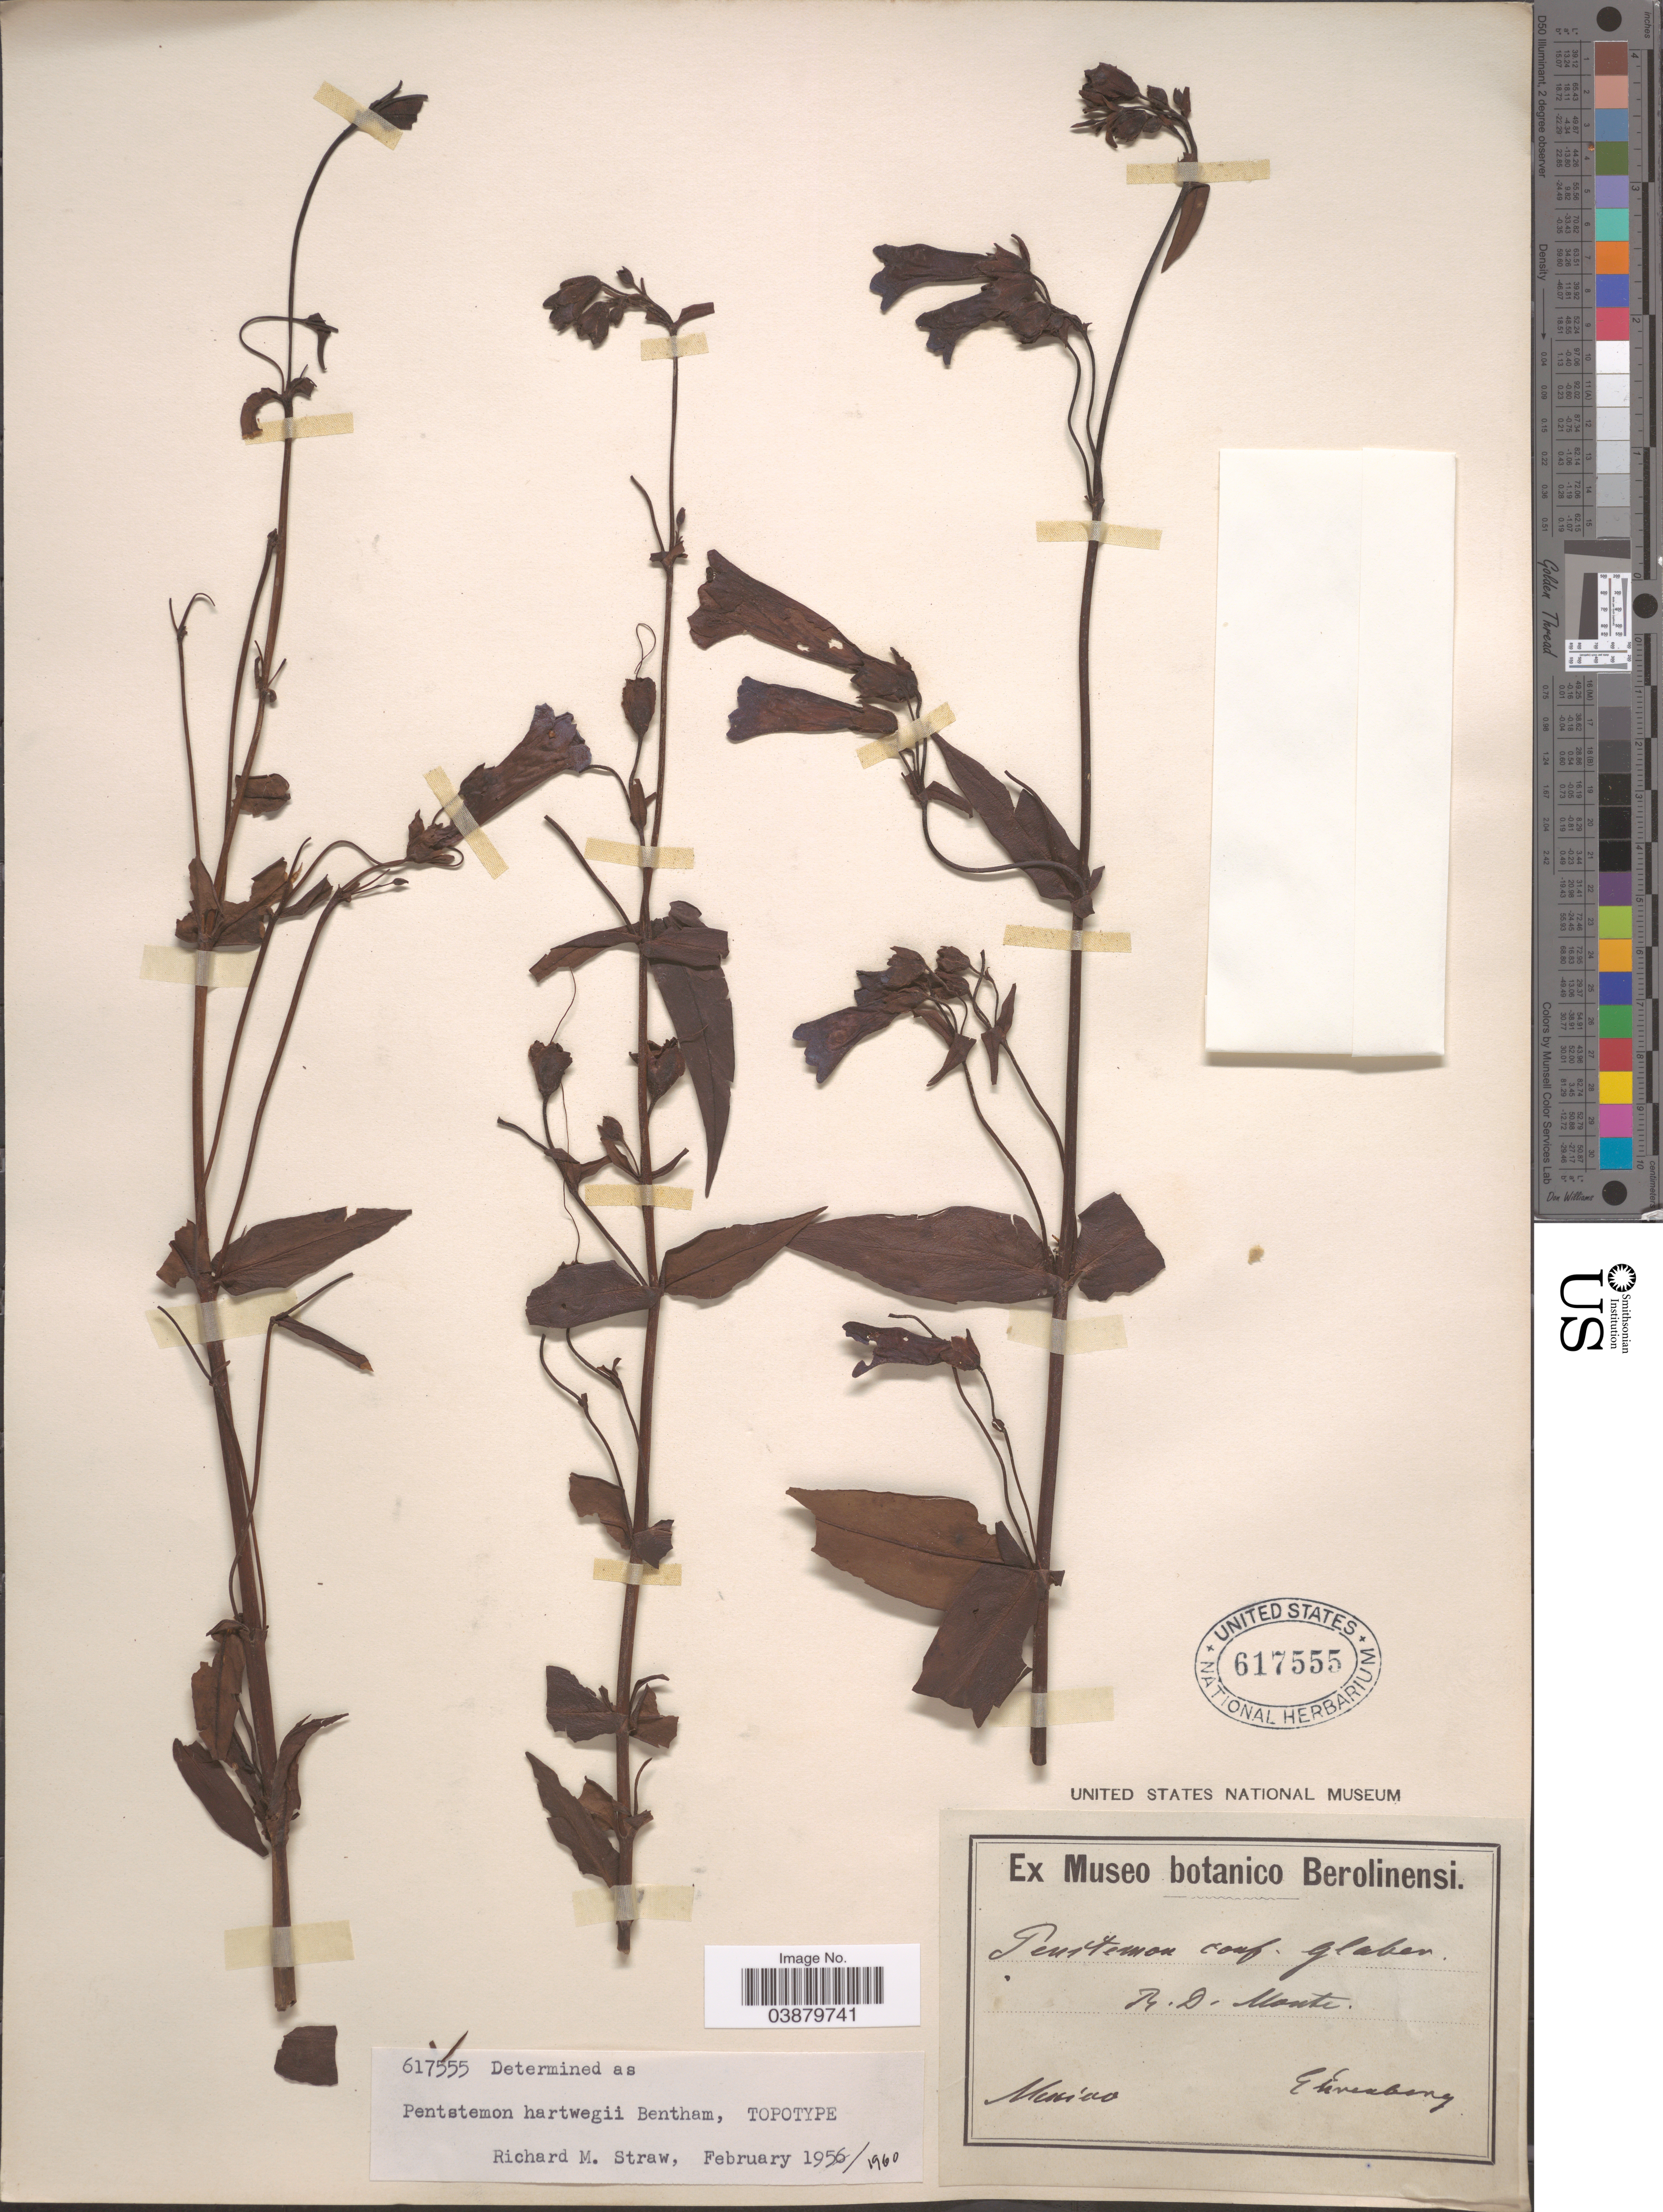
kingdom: Plantae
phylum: Tracheophyta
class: Magnoliopsida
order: Lamiales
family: Plantaginaceae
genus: Penstemon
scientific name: Penstemon hartwegi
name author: Benth.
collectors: -. Ehrenberg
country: Mexico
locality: R. D. Monte.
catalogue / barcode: US 617555